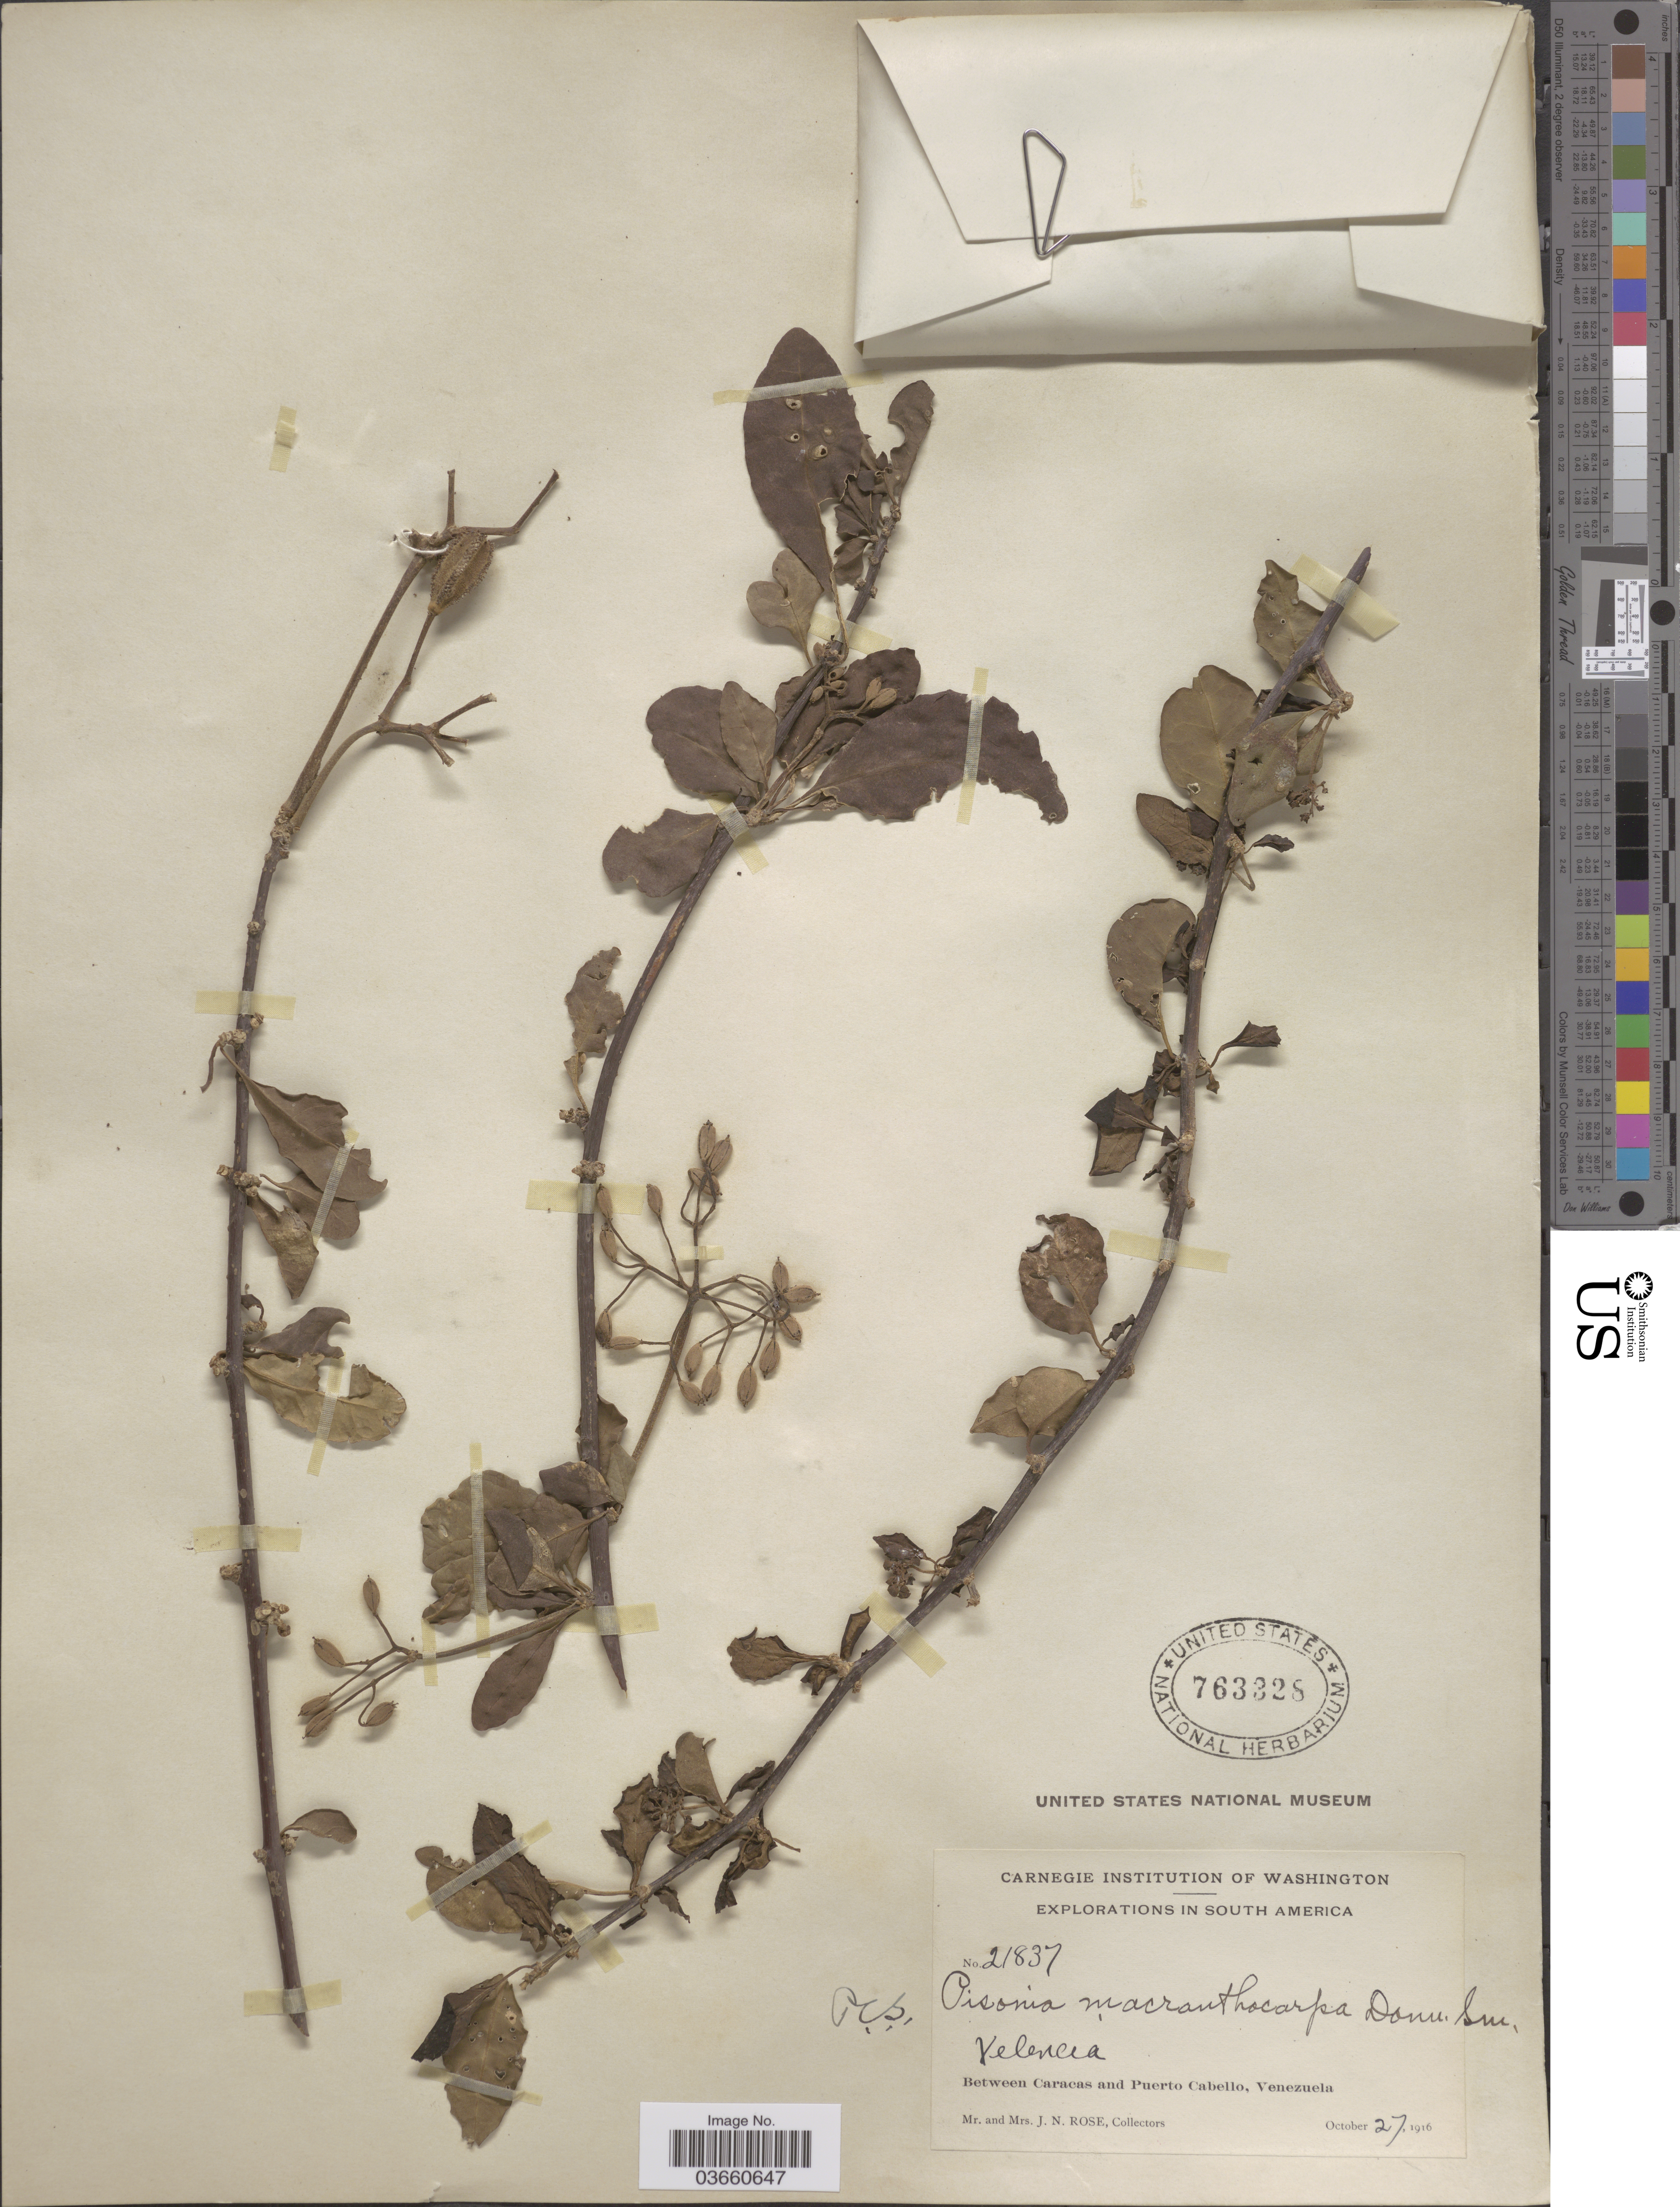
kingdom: Plantae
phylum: Tracheophyta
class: Magnoliopsida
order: Caryophyllales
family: Nyctaginaceae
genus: Pisonia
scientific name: Pisonia macranthocarpa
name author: (Donn. Sm.) Donn. Sm.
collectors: J. N. Rose & L. B. Rose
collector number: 21837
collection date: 1916-10-27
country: Venezuela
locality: Velencia. Between Caracas and Puerto Cabello.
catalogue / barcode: US 763328